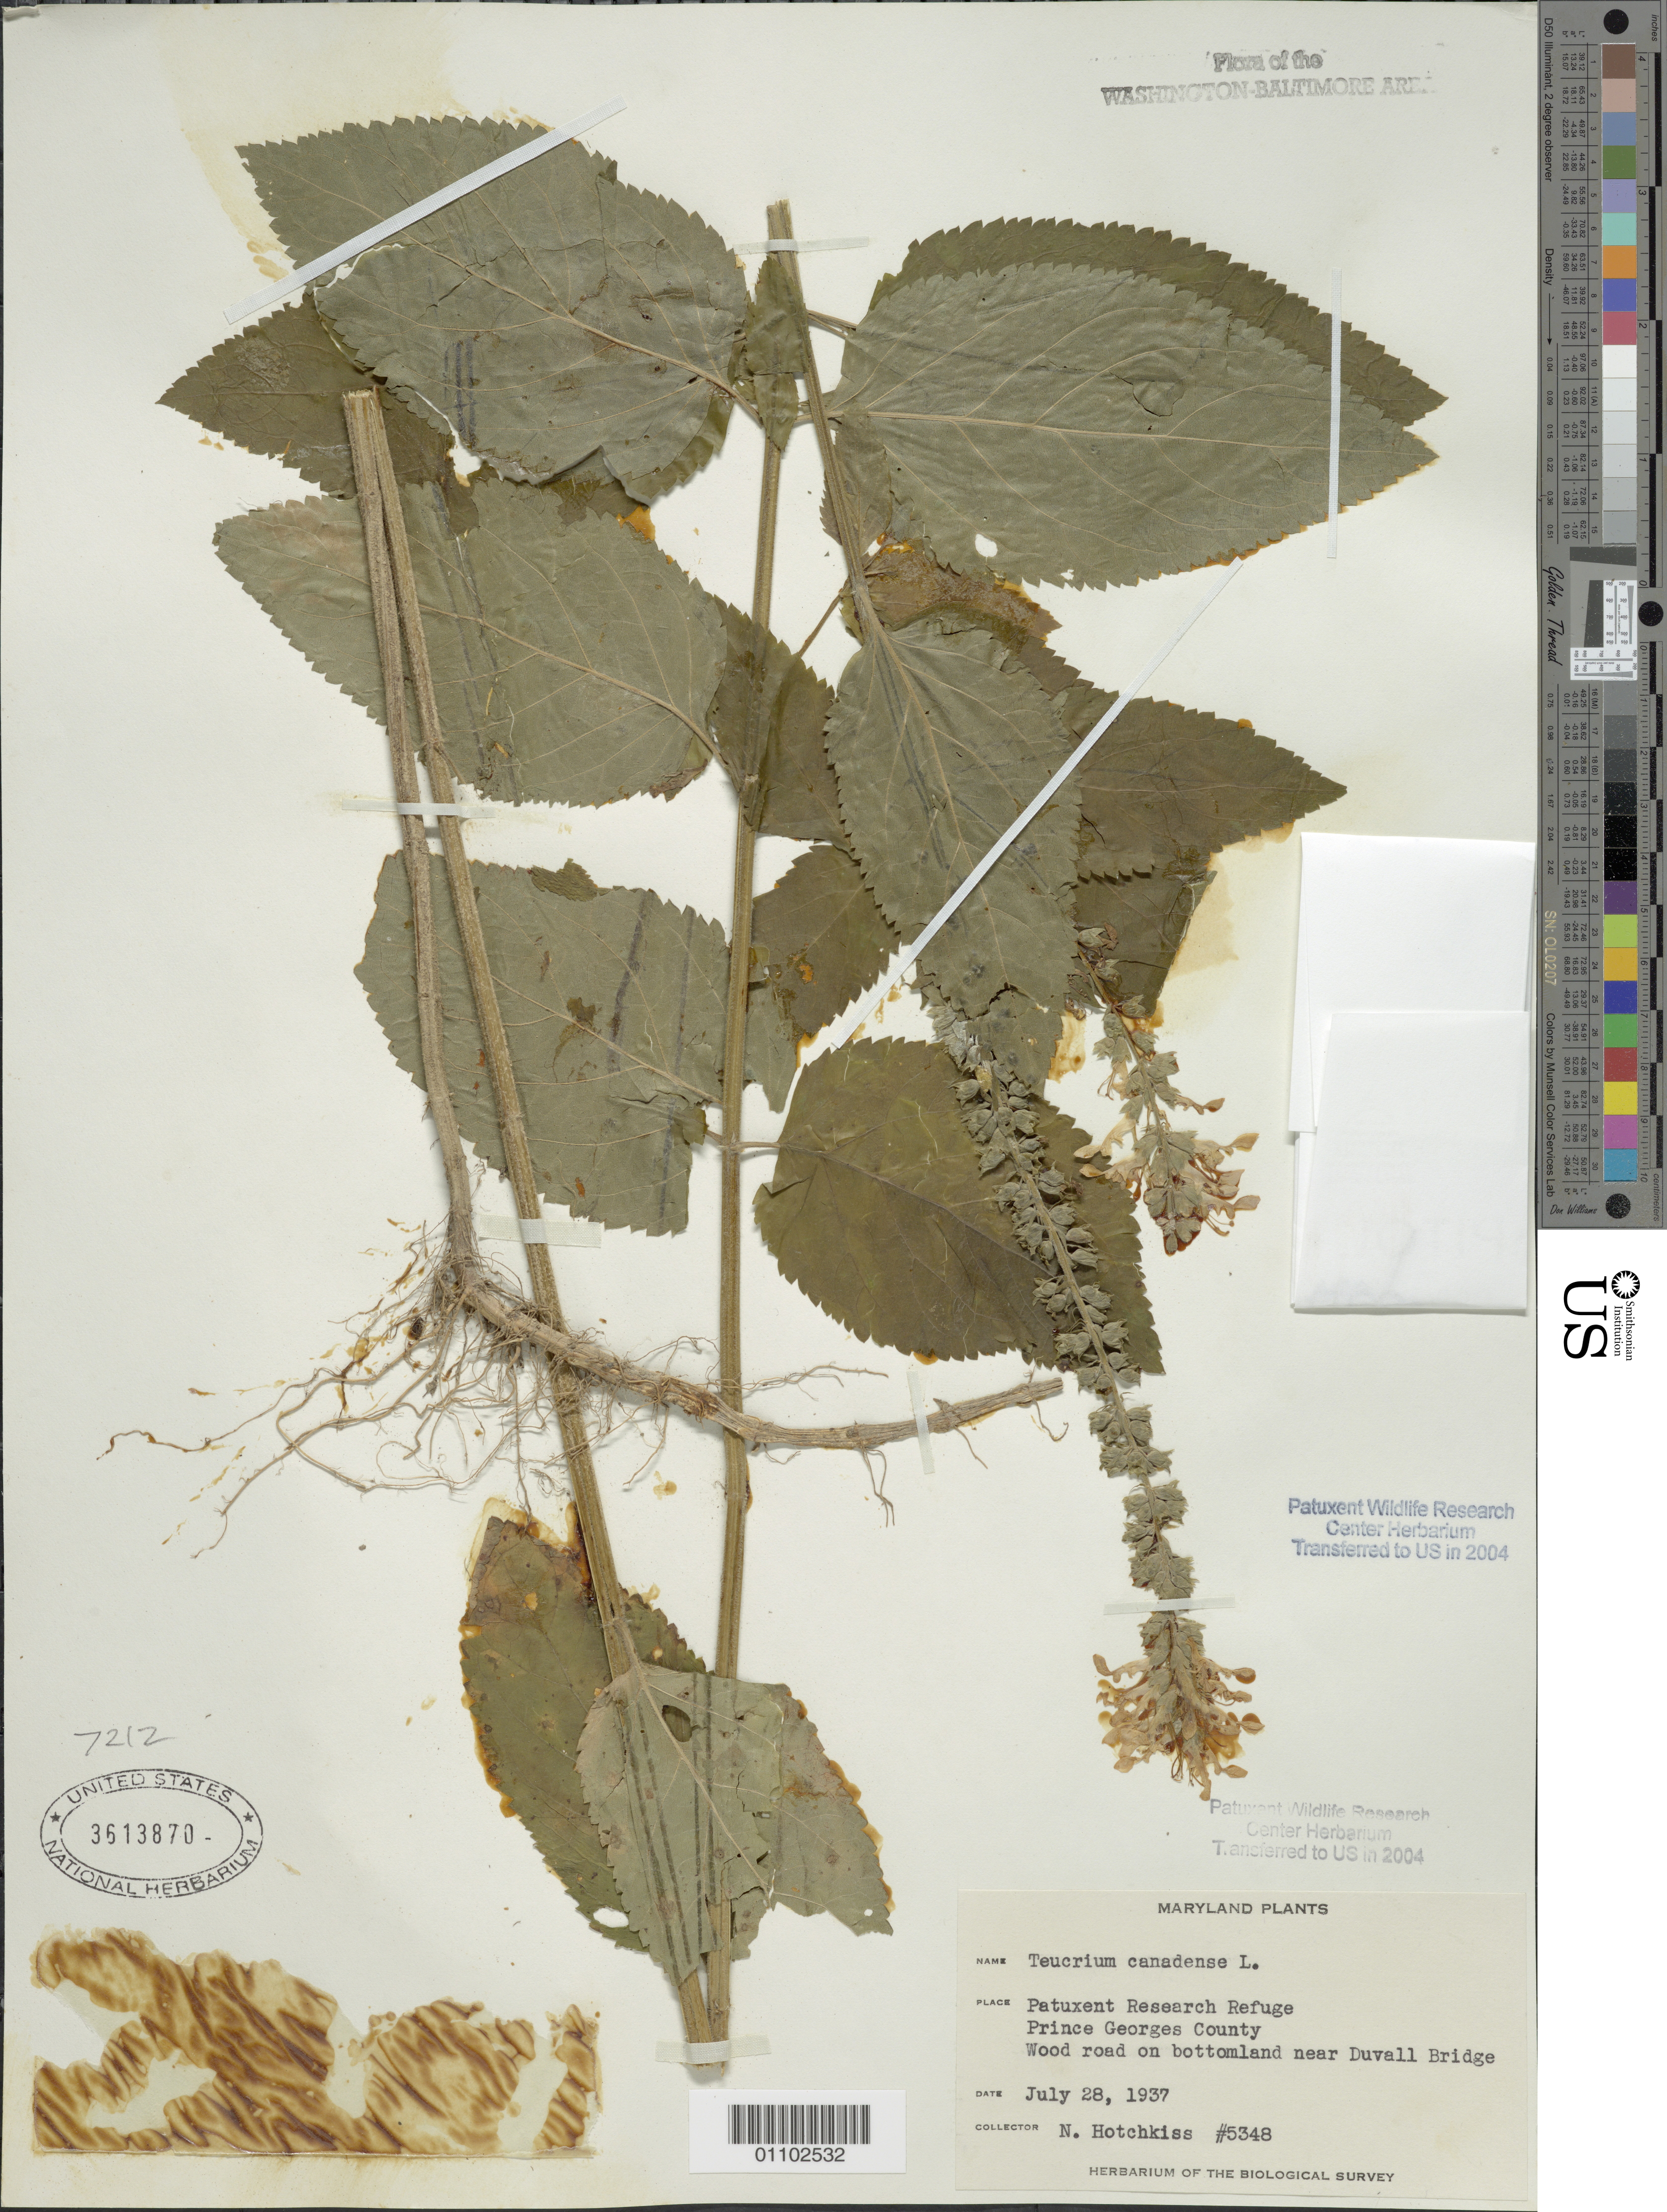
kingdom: Plantae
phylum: Tracheophyta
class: Magnoliopsida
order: Lamiales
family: Lamiaceae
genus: Teucrium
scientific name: Teucrium canadense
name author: L.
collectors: N. Hotchkiss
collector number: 5348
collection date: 1937-07-28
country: United States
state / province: Maryland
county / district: Prince George's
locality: Patuxent Research Refuge, near Duvall Bridge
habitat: Wood road on bottomland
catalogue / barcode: US 3613870